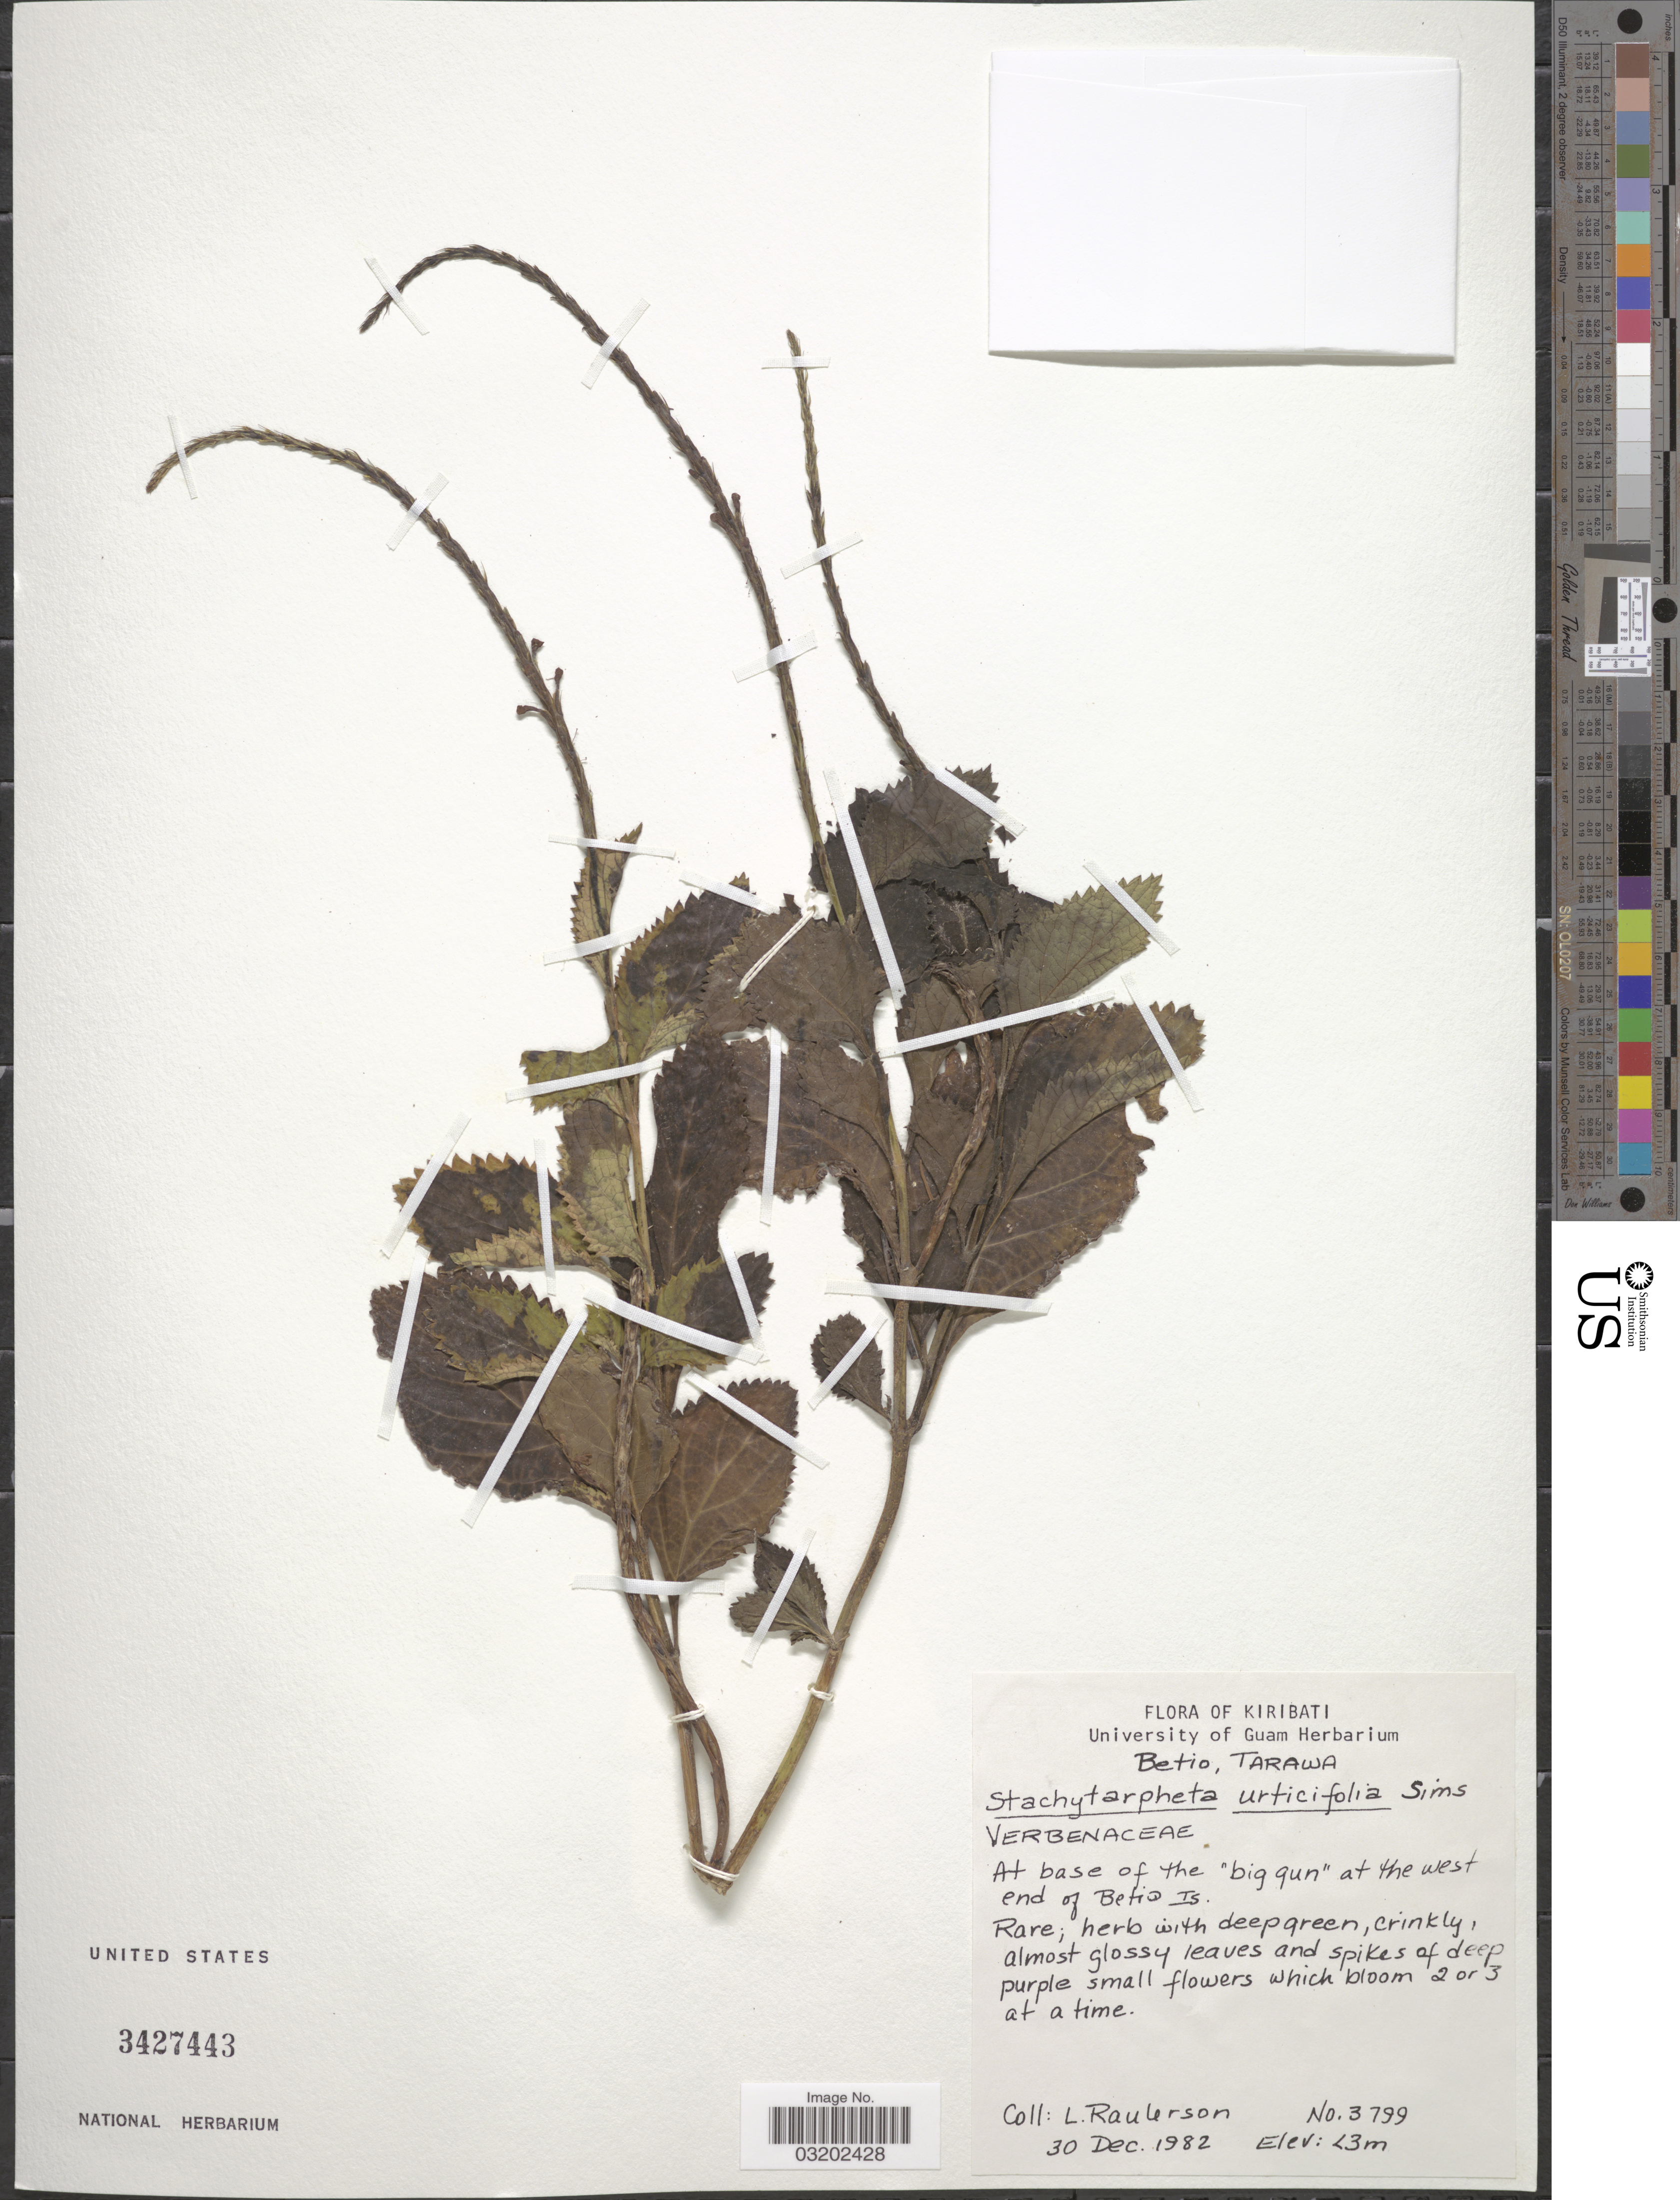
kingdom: Plantae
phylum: Tracheophyta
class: Magnoliopsida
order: Lamiales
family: Verbenaceae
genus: Stachytarpheta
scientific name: Stachytarpheta urticifolia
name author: Sims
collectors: L. Raulerson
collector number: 3799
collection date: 1982-12-30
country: Kiribati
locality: At base of the "big gun" at the west end of Betio Is.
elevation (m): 3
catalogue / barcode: US 3427443